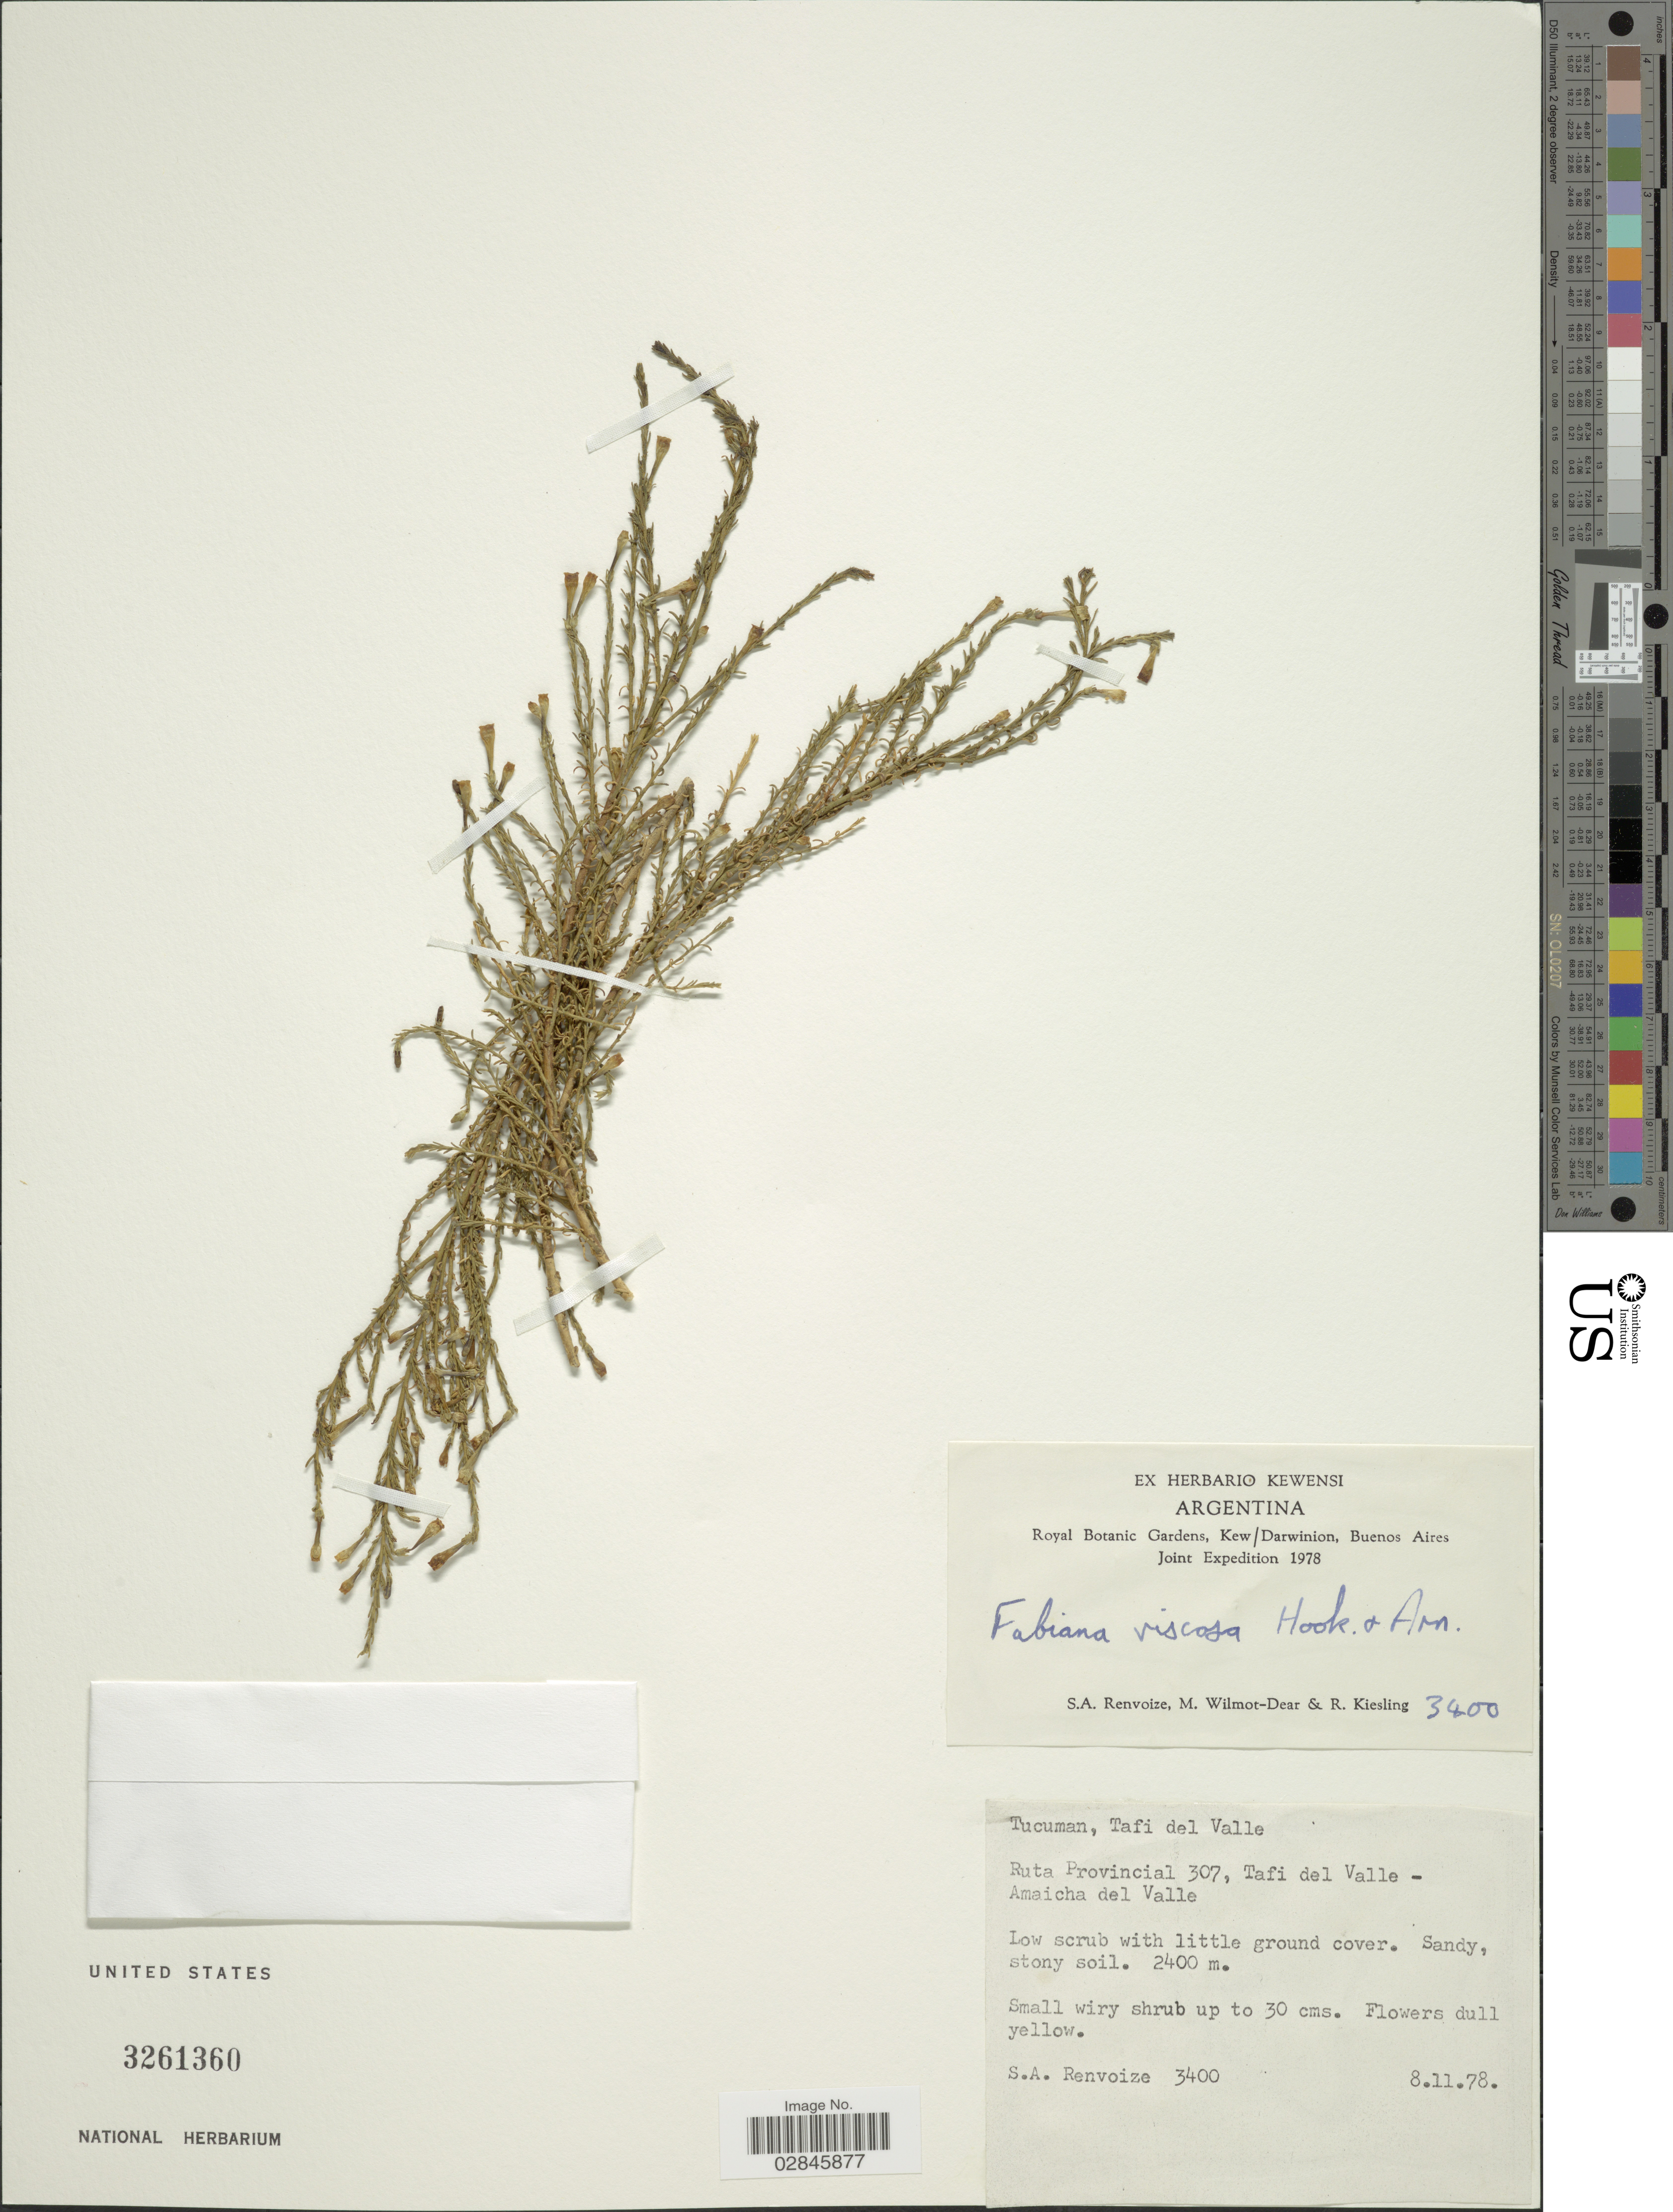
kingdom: Plantae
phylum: Tracheophyta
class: Magnoliopsida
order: Solanales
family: Solanaceae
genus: Fabiana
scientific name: Fabiana viscosa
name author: Hook. & Arn.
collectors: S. A. Renvoize, M. Wilmot-Dear & R. Kiesling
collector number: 3400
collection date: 1978-11-08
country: Argentina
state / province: Tucuman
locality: Tafi del Valle. Ruta Provincia 307, Tafi del Valle - Amaicha del Valle.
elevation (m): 2400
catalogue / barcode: US 3261360